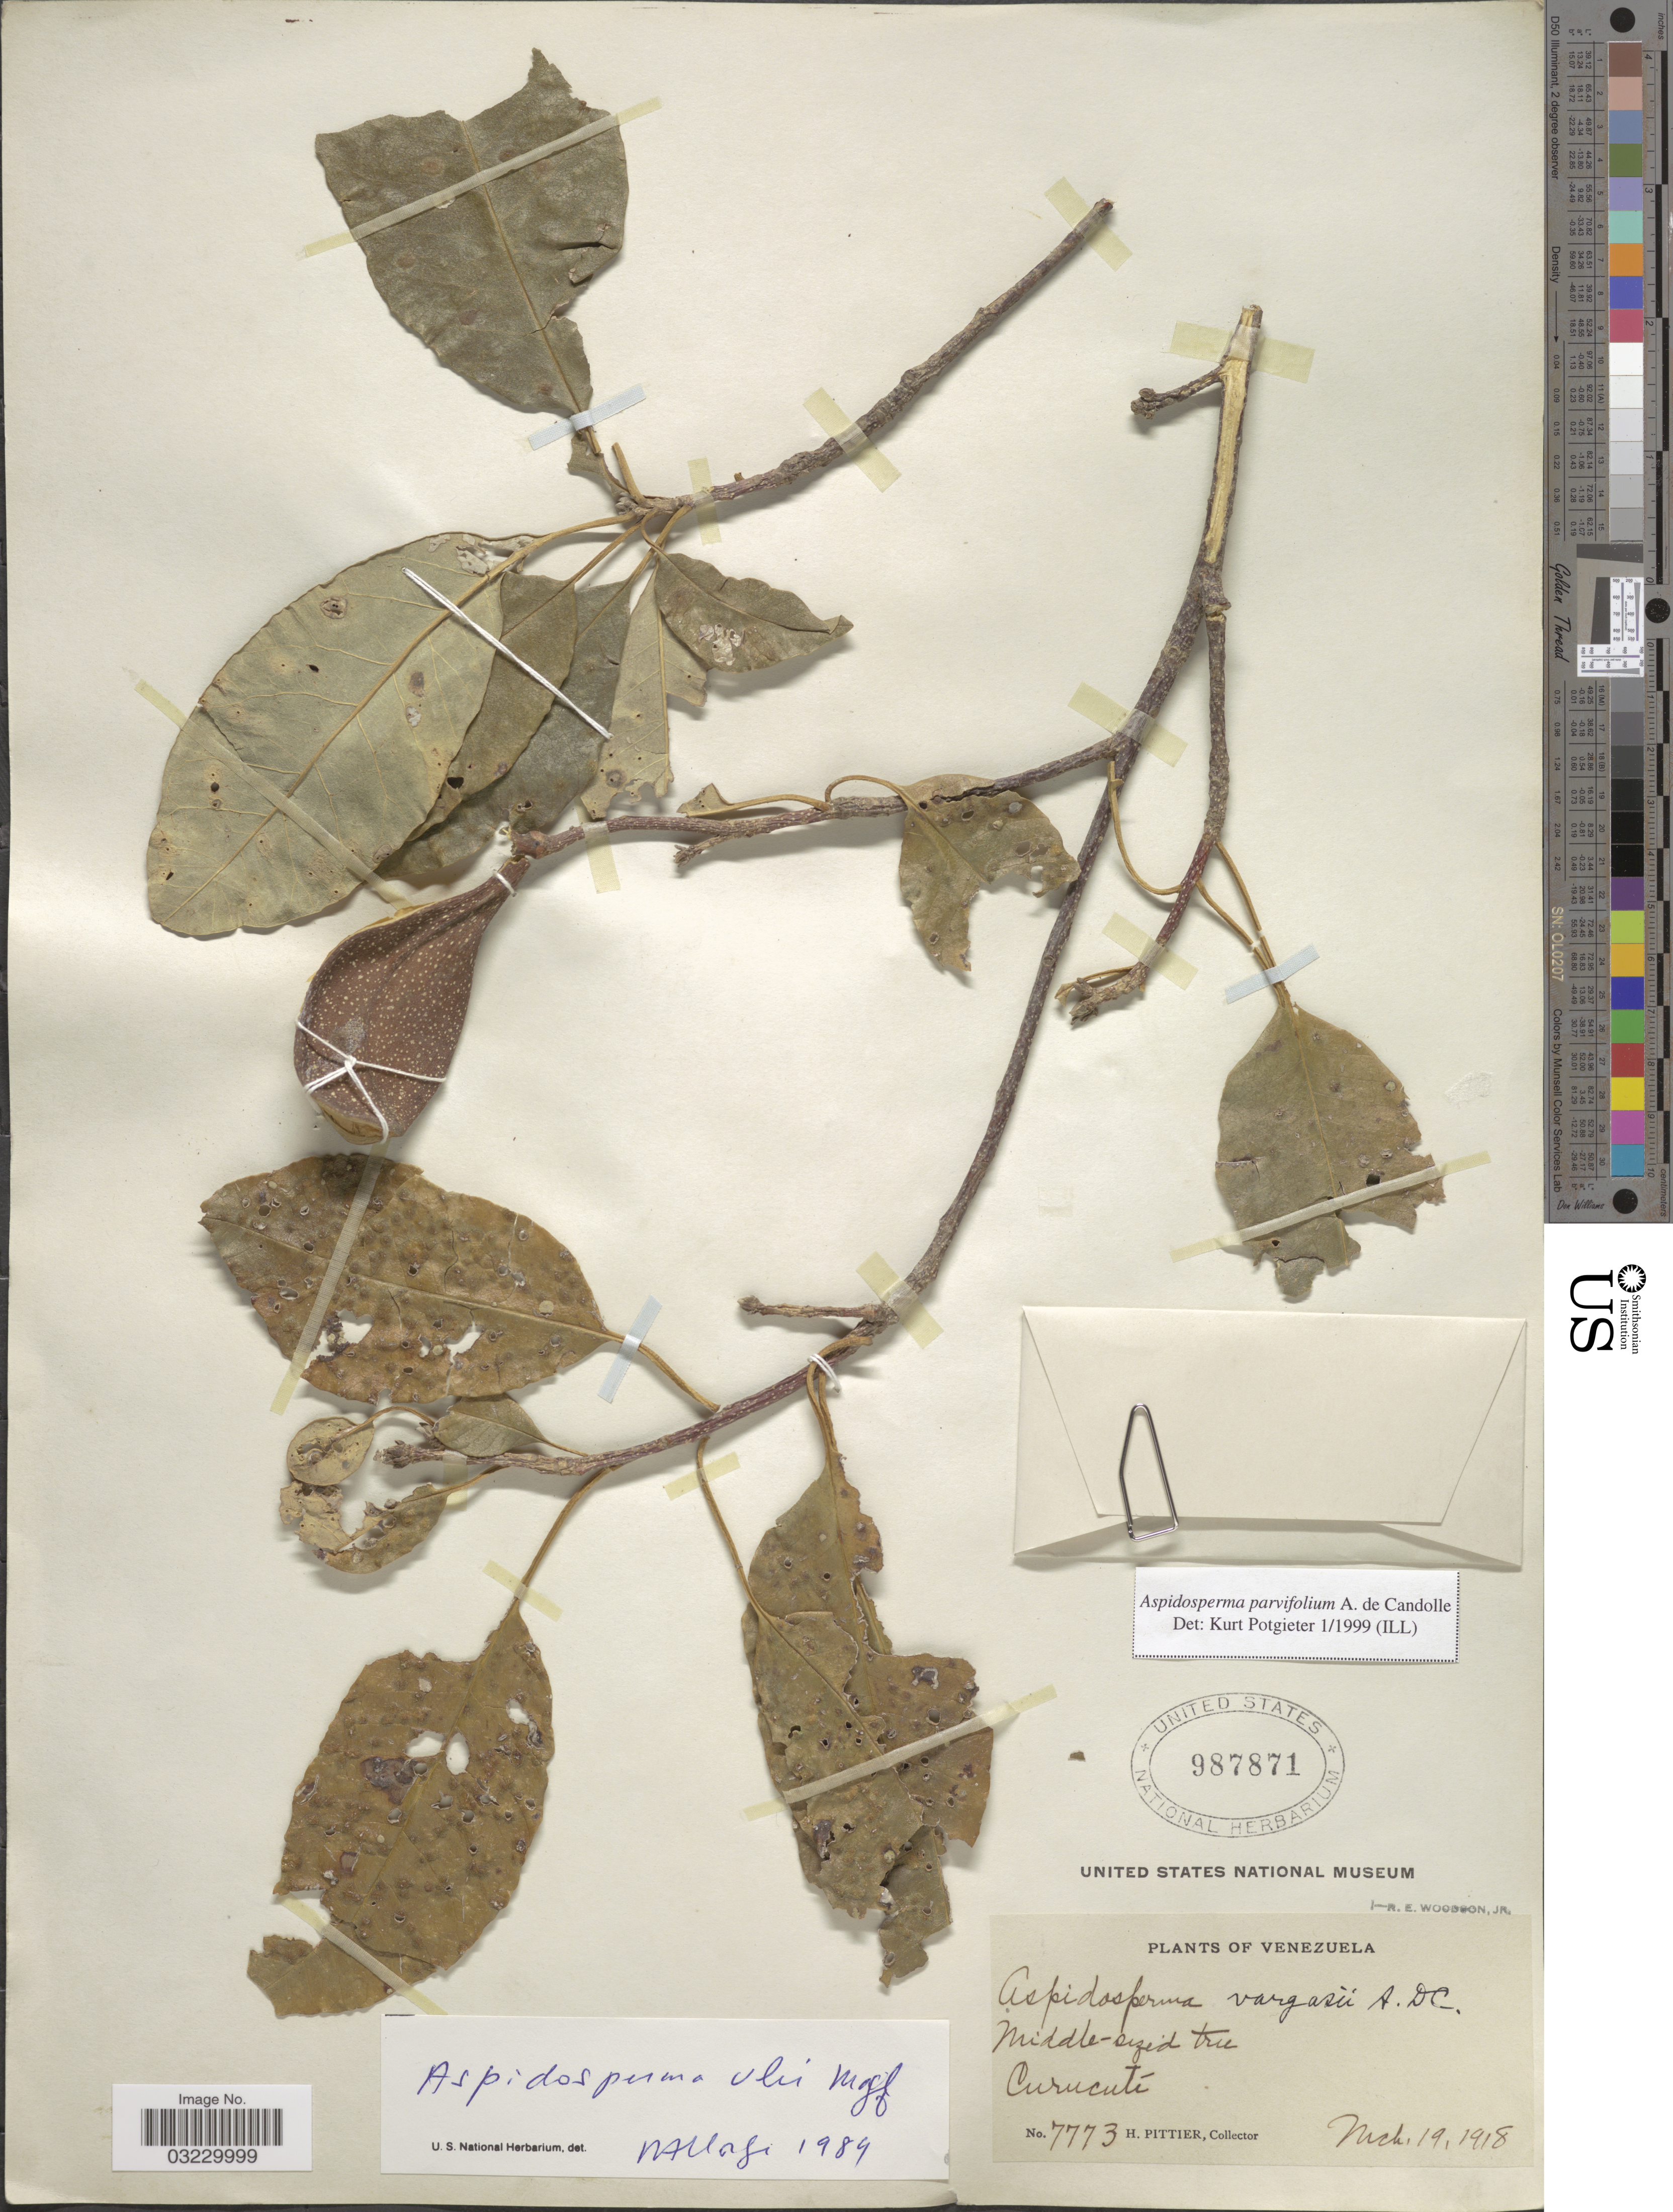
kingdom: Plantae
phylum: Tracheophyta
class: Magnoliopsida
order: Gentianales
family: Apocynaceae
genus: Aspidosperma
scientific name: Aspidosperma parvifolium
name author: A. DC.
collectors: H. F. Pittier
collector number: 7773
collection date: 1918-03-19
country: Venezuela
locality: Curucutí.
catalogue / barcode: US 987871